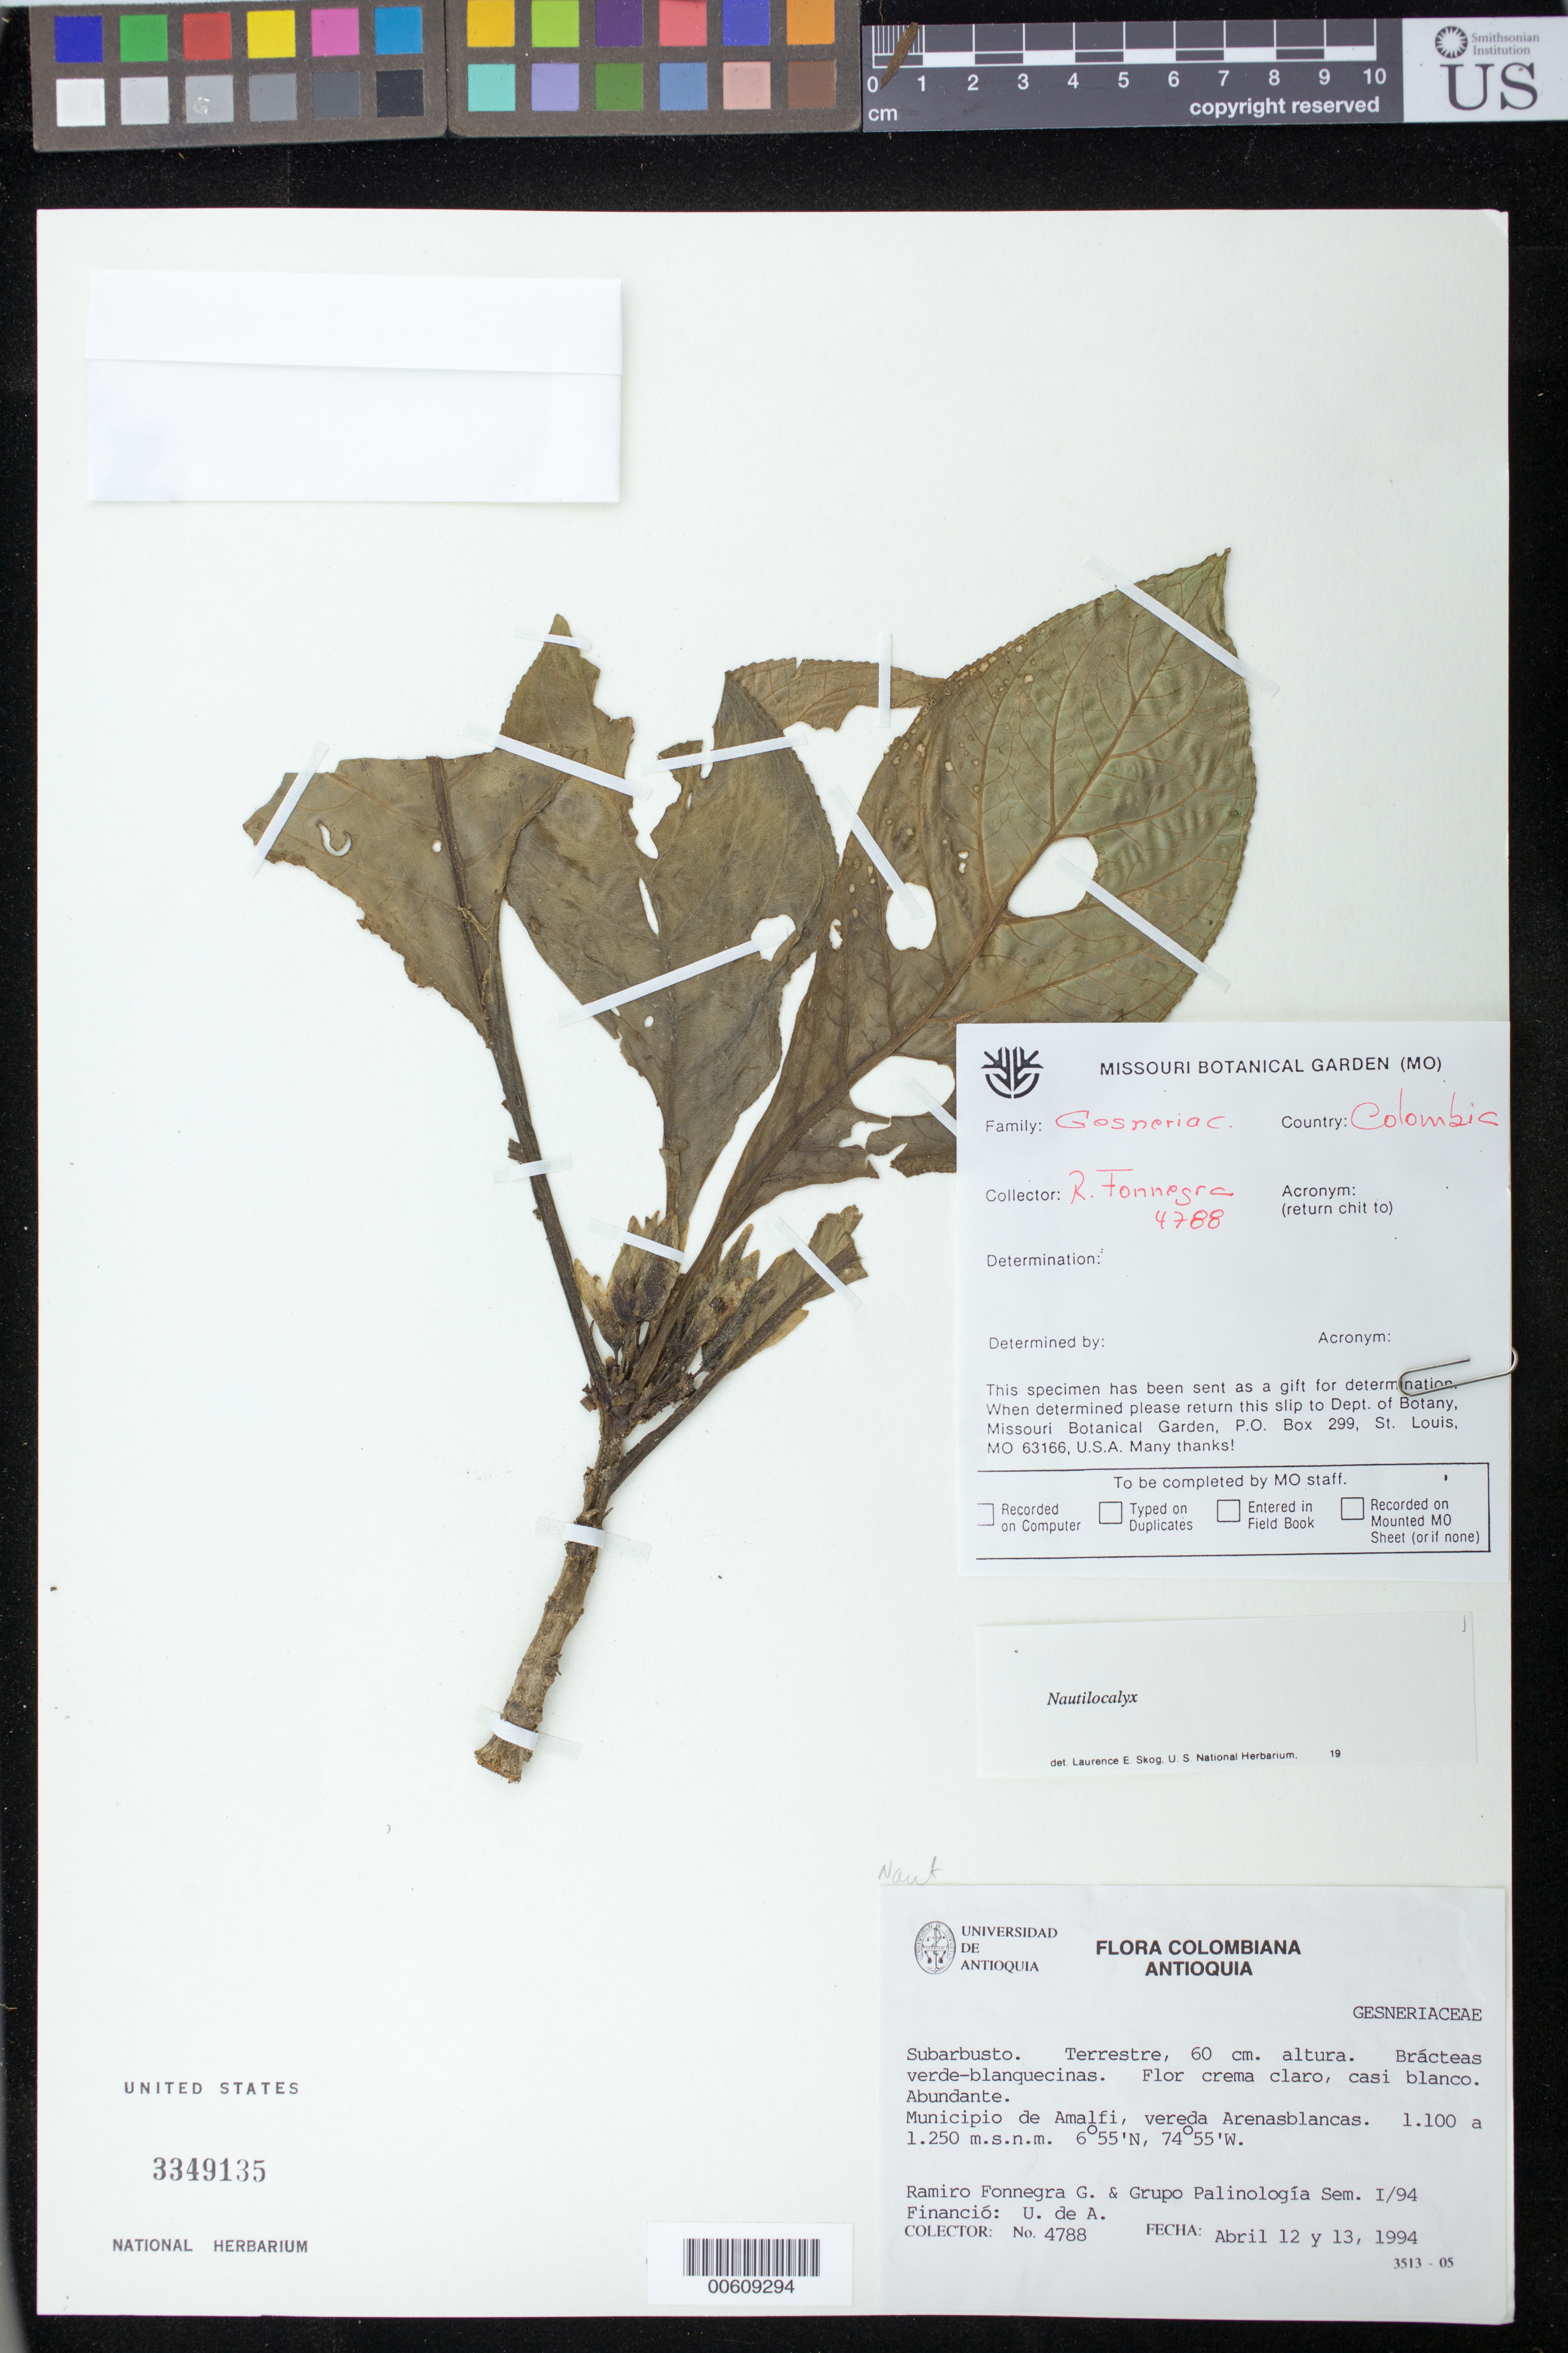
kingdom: Plantae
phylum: Tracheophyta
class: Magnoliopsida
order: Lamiales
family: Gesneriaceae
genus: Nautilocalyx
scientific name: Nautilocalyx sp.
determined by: Skog, Laurence E.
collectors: R. Fonnegra G. & Grupo Palinología Sem. I/94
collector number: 4788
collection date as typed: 12-13 Apr 1994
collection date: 1994-04-12/1994-04-13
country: Colombia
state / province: Antioquia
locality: Mpio. de Amalfi, vereda Arenasblancas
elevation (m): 1100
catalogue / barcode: US 3349135